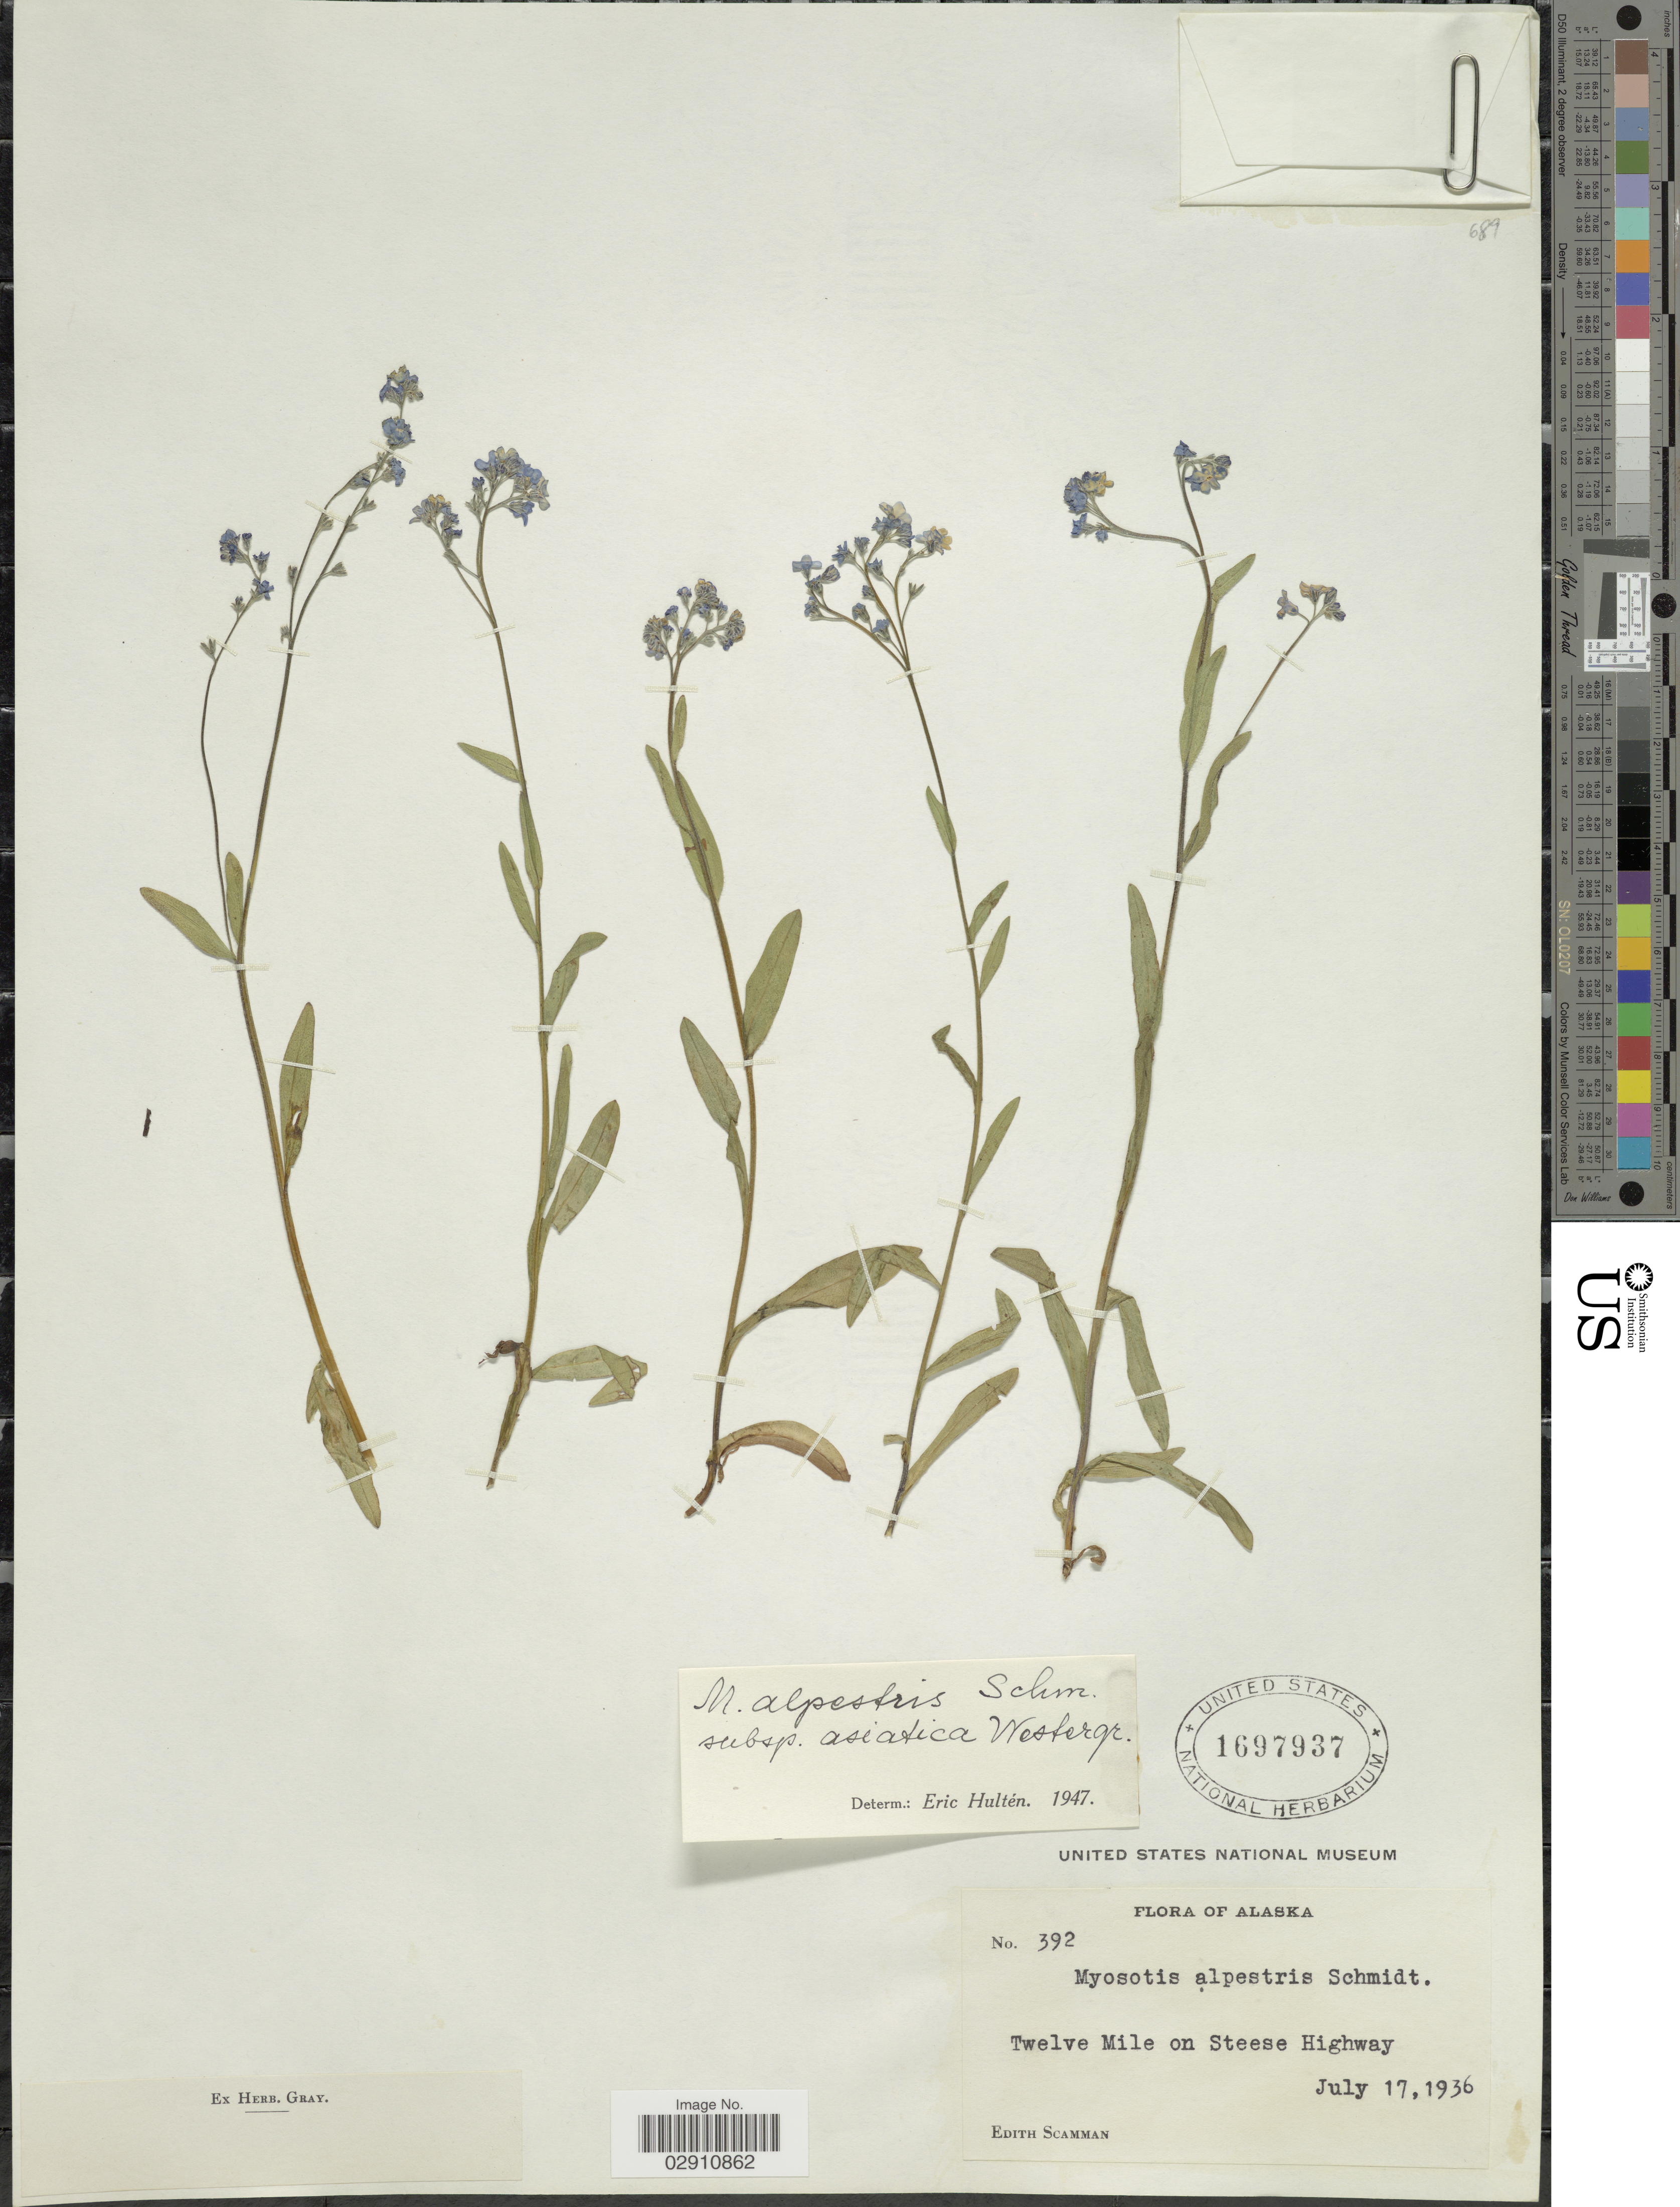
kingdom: Plantae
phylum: Tracheophyta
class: Magnoliopsida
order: Boraginales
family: Boraginaceae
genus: Myosotis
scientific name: Myosotis alpestris subsp. asiatica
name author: Vestergr.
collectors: E. Scamman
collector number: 392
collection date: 1936-07-17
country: United States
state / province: Alaska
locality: Twelve Mile on Steese Highway.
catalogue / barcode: US 1697937